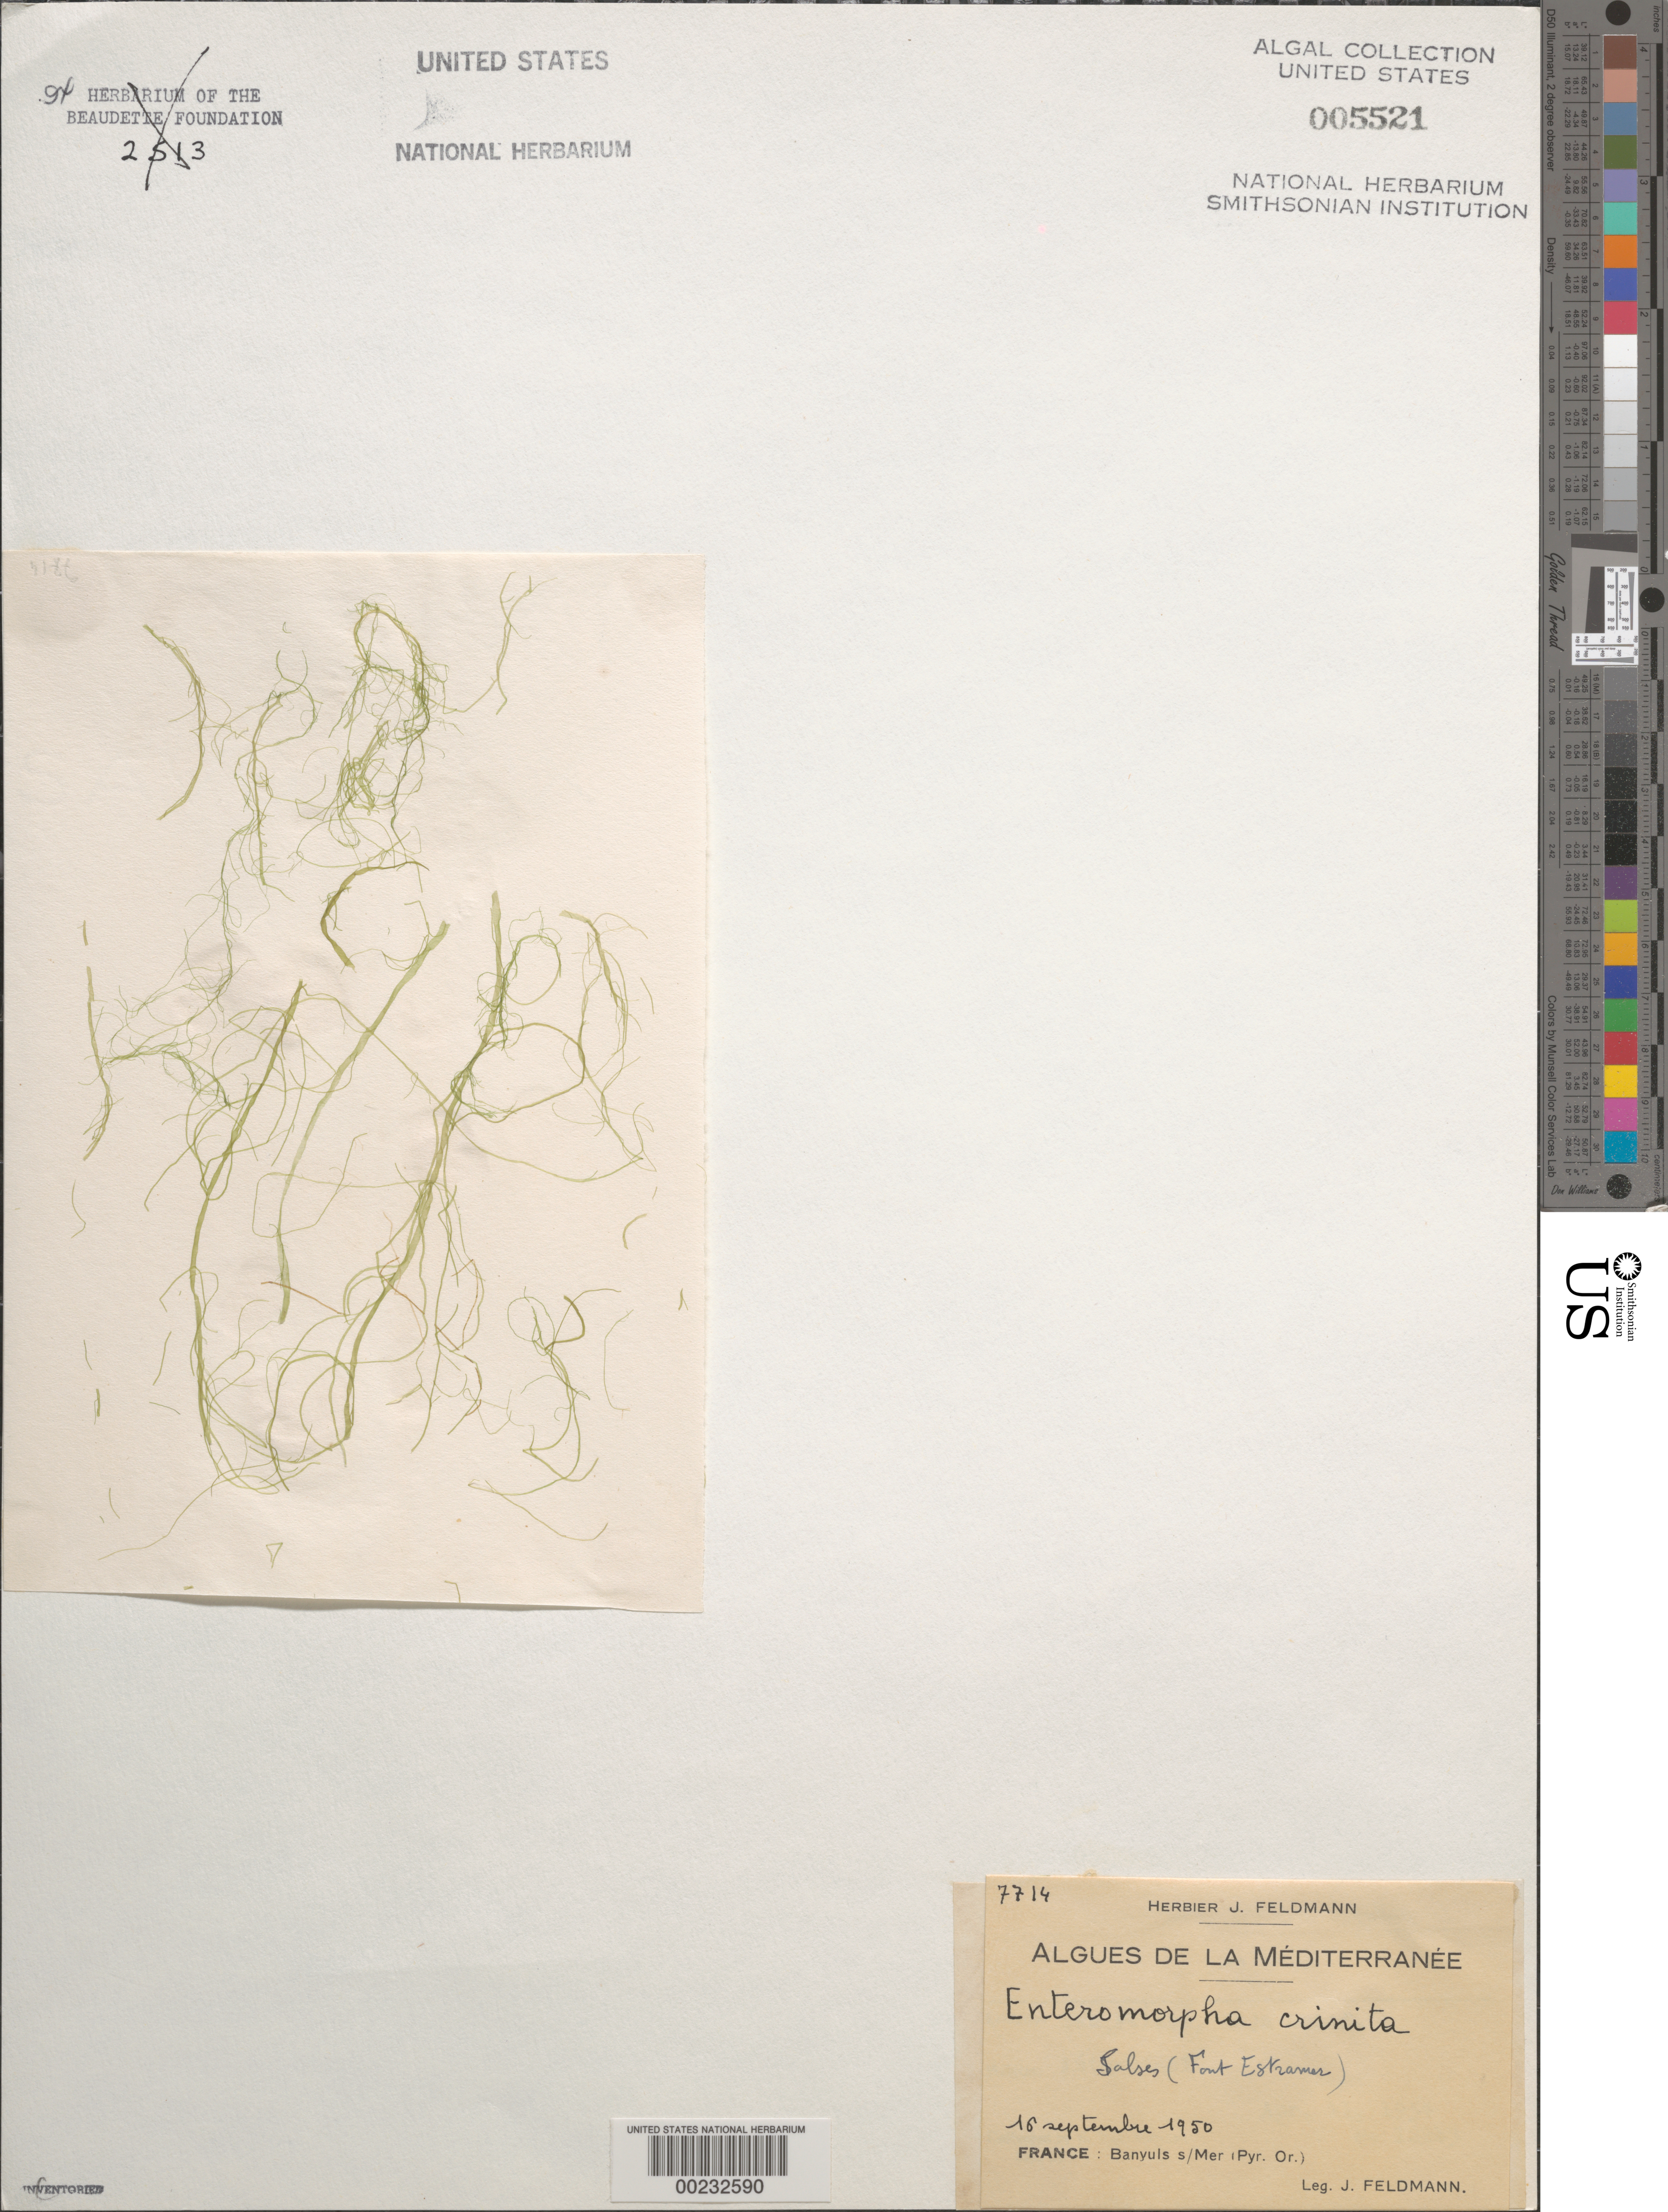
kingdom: Plantae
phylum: Chlorophyta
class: Ulvophyceae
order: Ulvales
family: Ulvaceae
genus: Ulva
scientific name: Ulva clathrata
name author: (Roth) C. Agardh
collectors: J. Feldmann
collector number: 7714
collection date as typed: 16 Sep 1950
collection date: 1950-09-16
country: France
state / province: Occitanie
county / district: Pyrénées-Orientales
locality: Font Estramer, Banyuls-sur-Mer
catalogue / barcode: US 5521